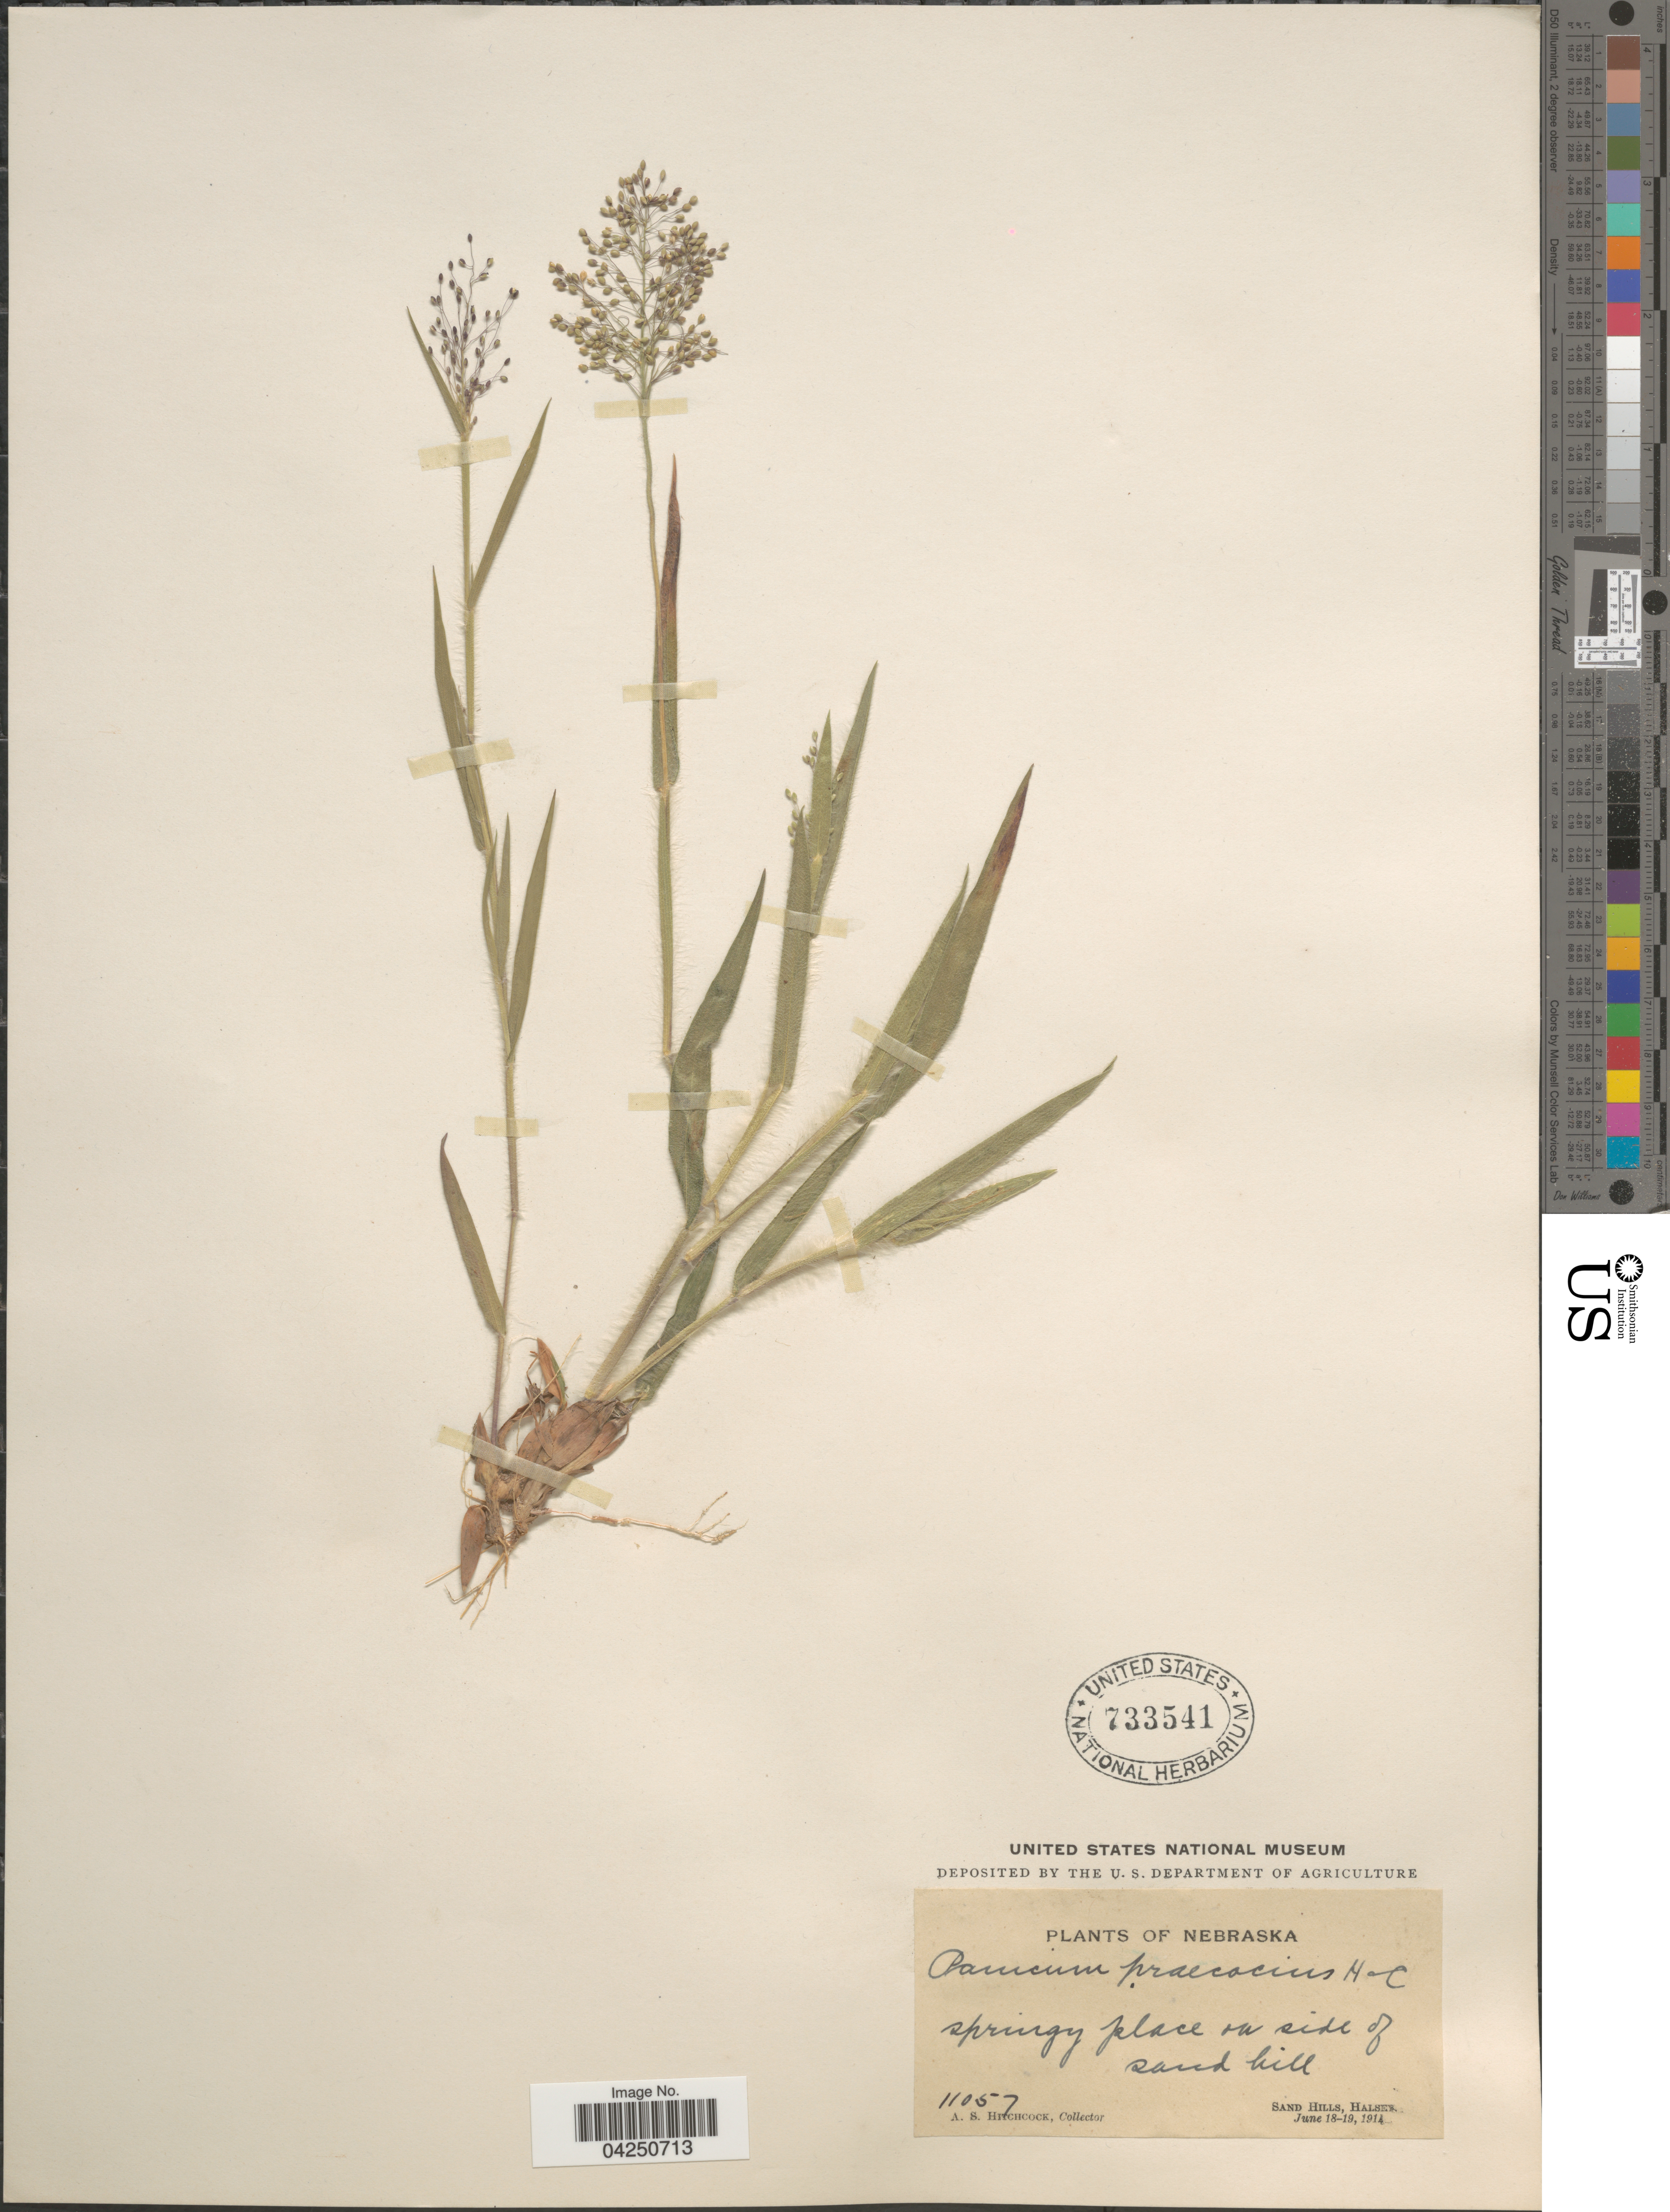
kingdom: Plantae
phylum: Tracheophyta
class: Liliopsida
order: Poales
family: Poaceae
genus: Dichanthelium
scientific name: Dichanthelium acuminatum var. acuminatum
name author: (Sw.) Gould & C.A. Clark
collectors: A. S. Hitchcock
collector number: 11057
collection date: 1914-06-18/1914-06-19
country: United States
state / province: Nebraska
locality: Springy place on side of sand hill. Sand hills, Halsey.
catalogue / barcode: US 733541